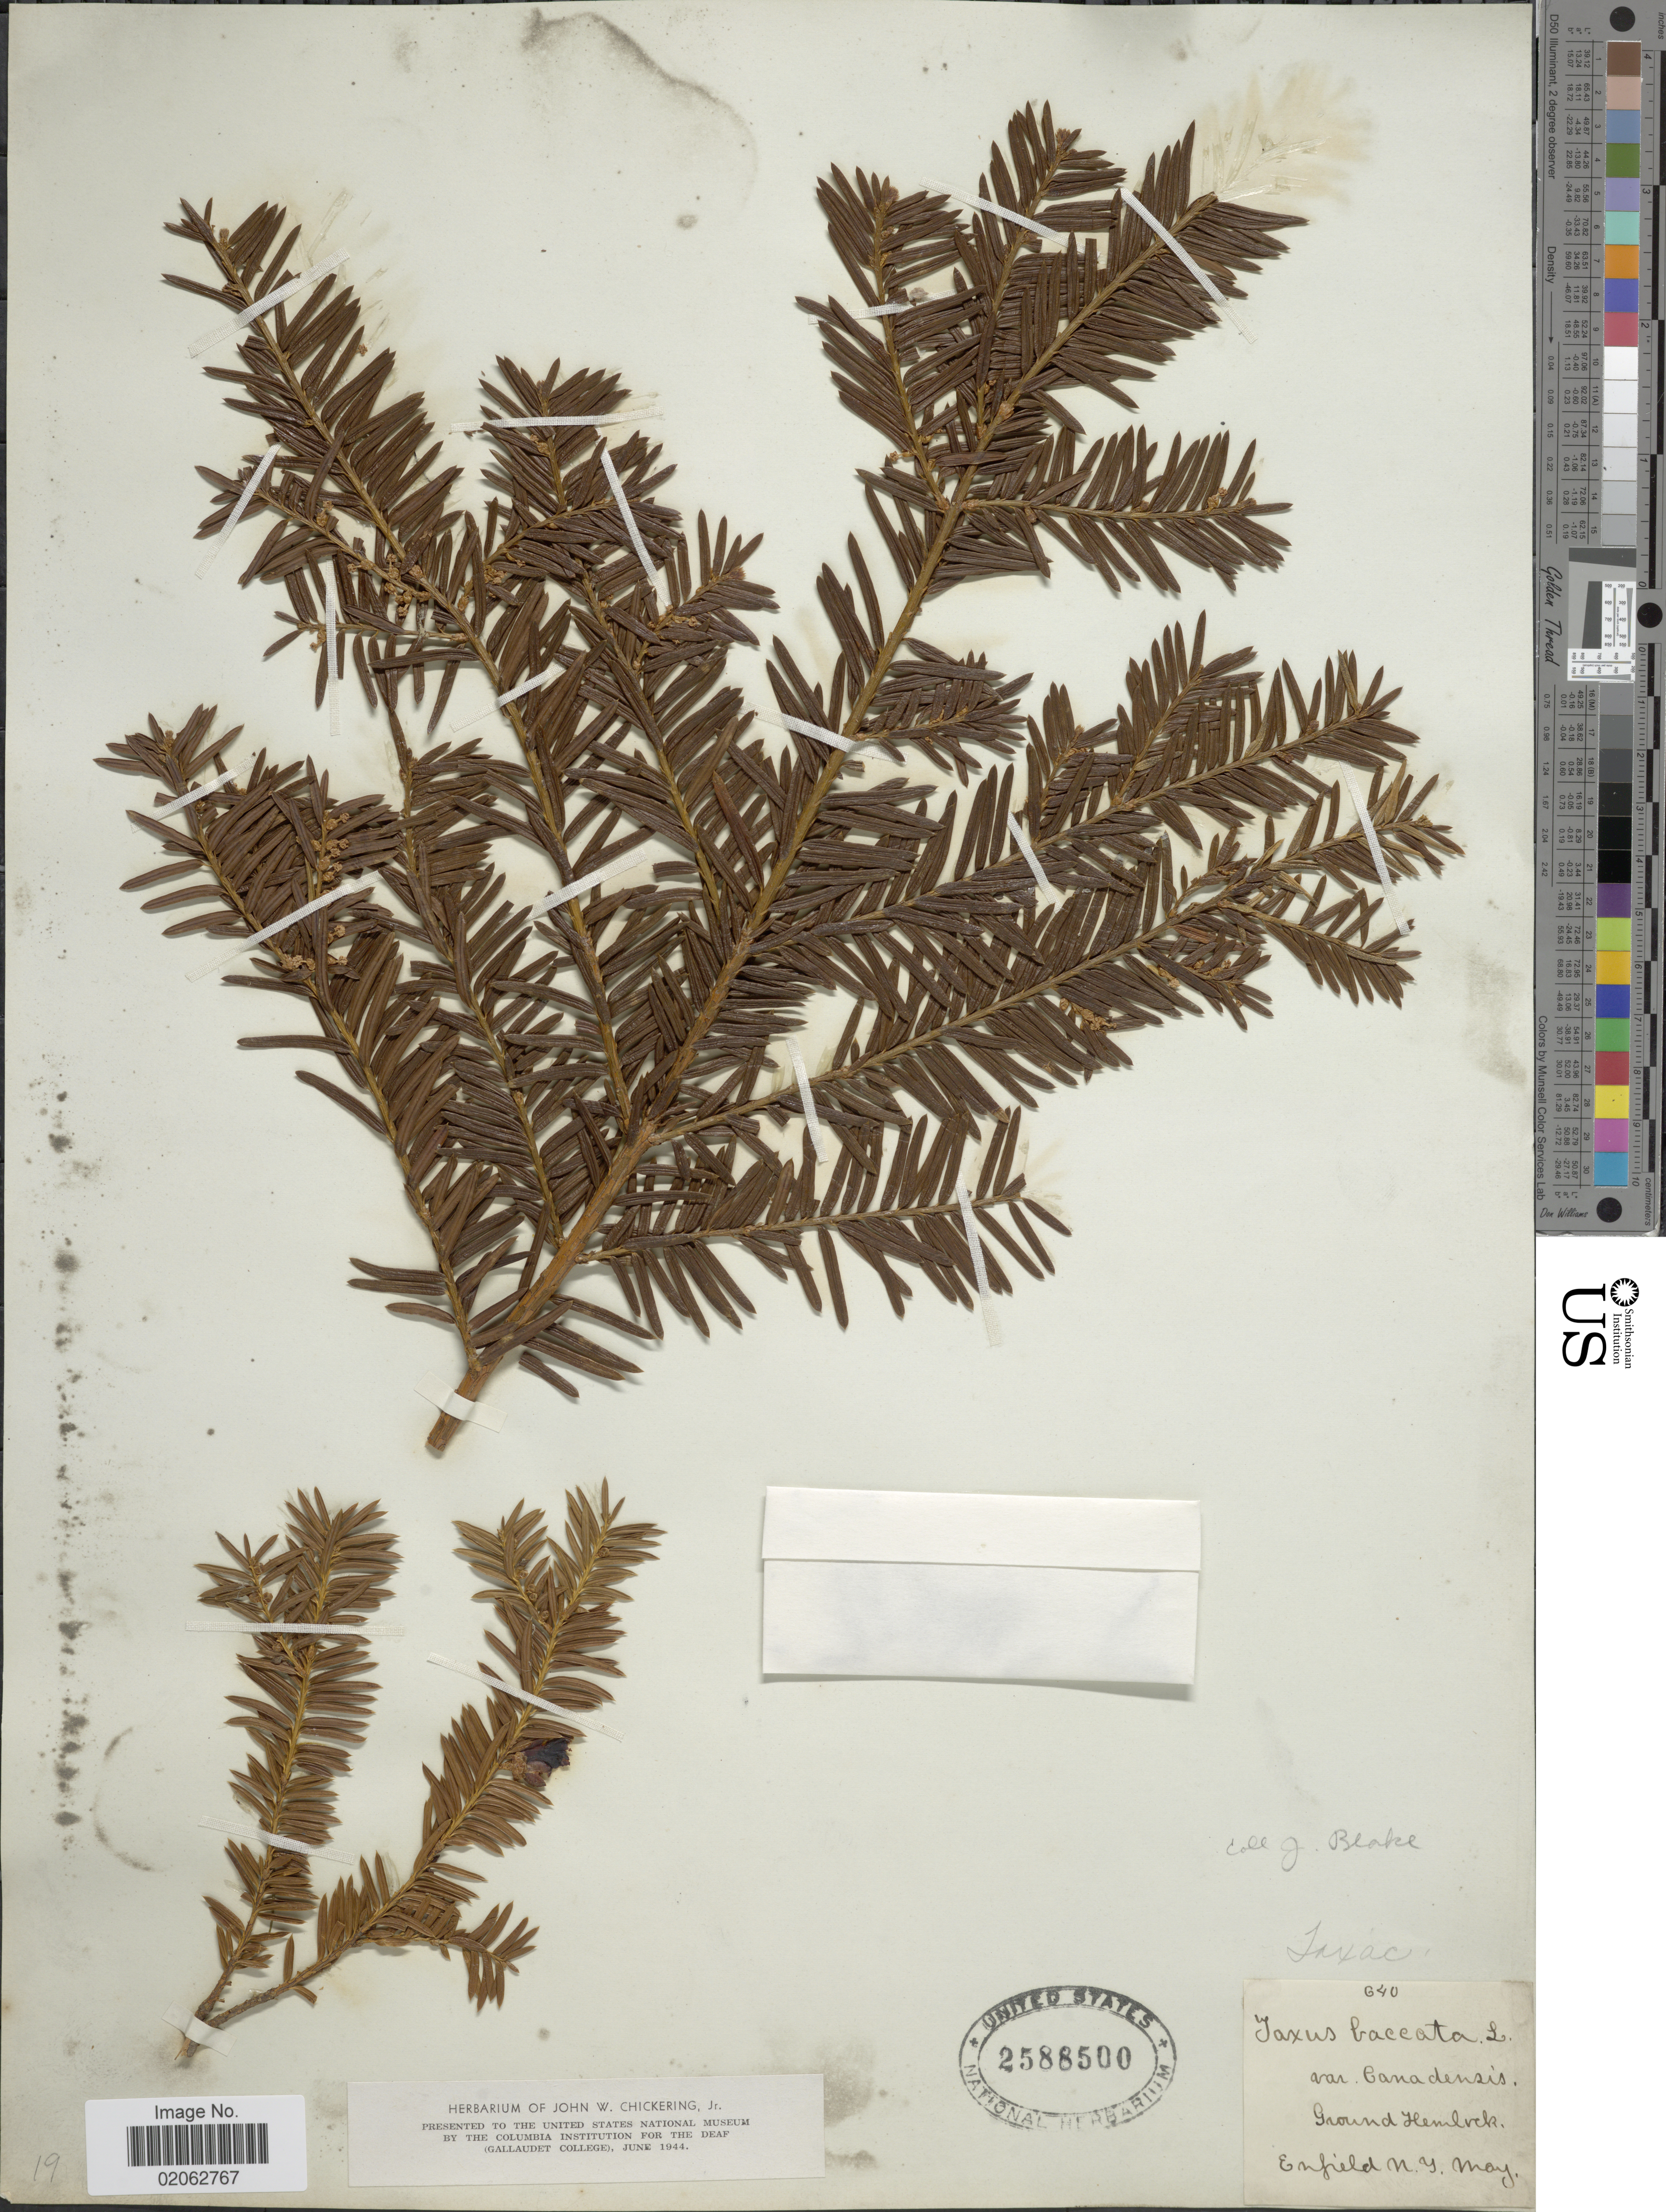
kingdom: Plantae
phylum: Tracheophyta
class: Pinopsida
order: Pinales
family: Taxaceae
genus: Taxus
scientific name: Taxus canadensis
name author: Marshall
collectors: ex herb. J.W. Chickering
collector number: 640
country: United States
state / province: New York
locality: Ground Hemlock, Enfield N.Y.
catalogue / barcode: US 2588500